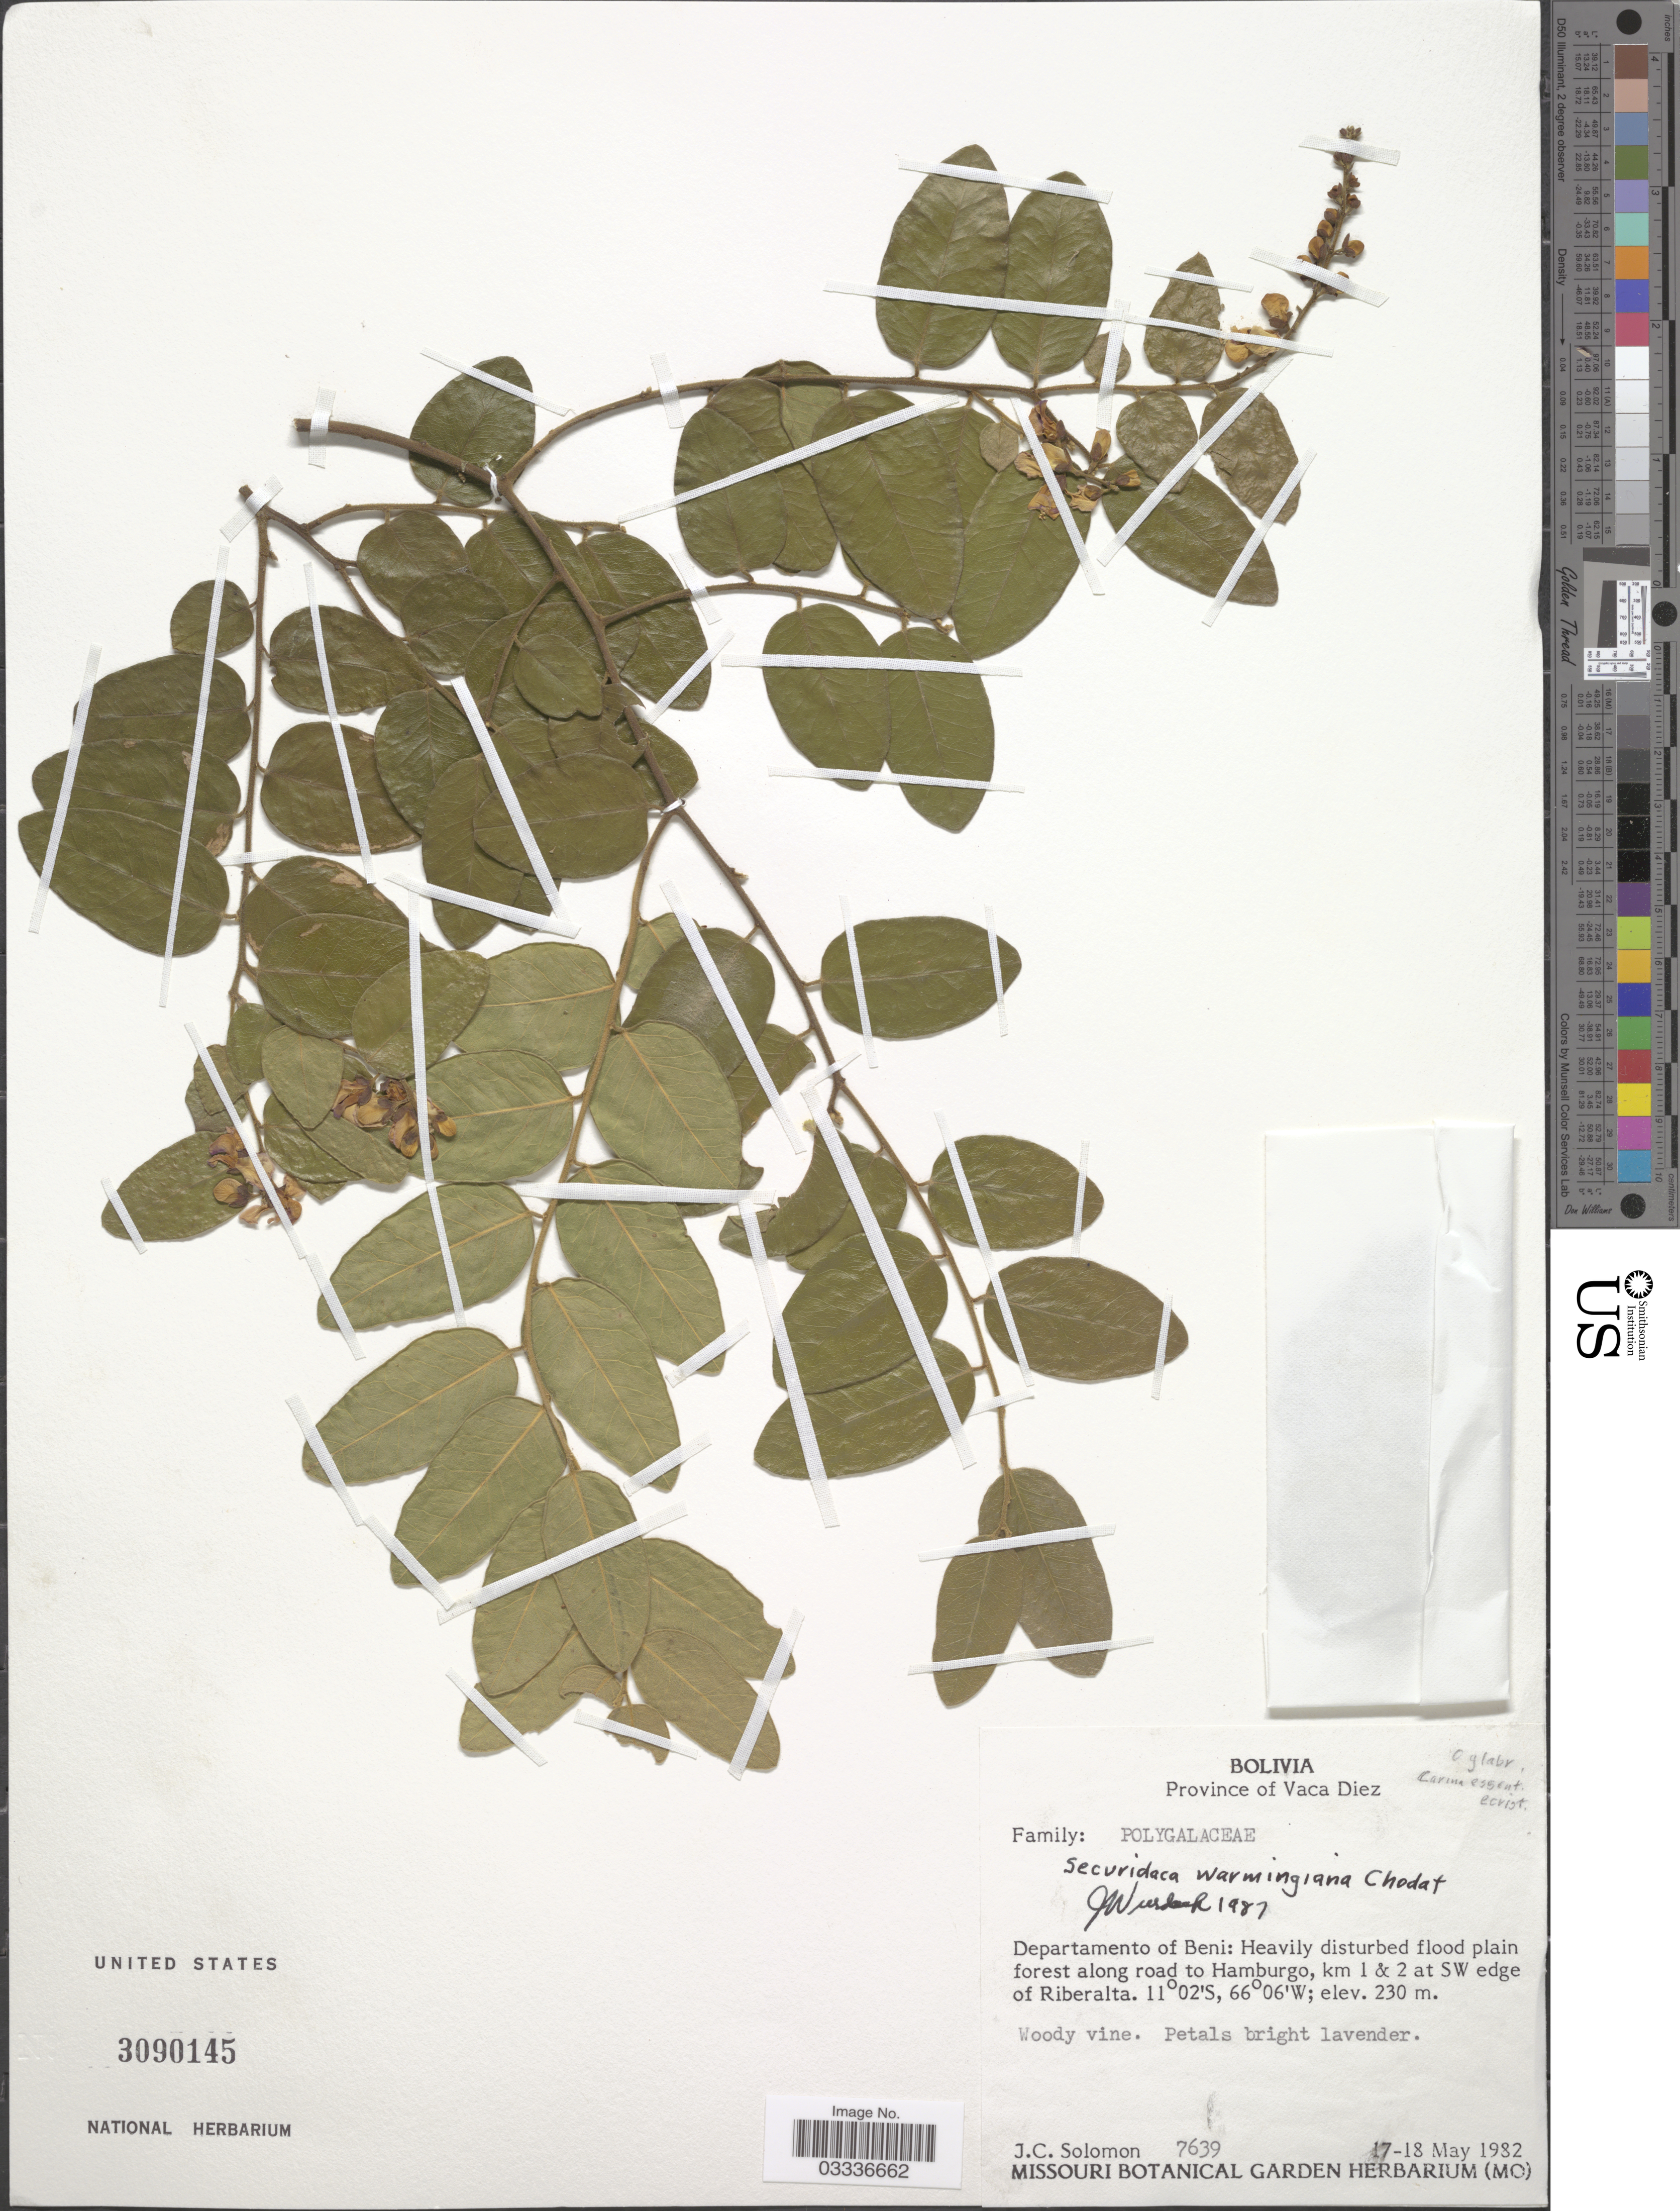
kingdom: Plantae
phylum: Tracheophyta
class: Magnoliopsida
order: Fabales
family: Polygalaceae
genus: Securidaca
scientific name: Securidaca warmingiana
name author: Chodat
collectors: J. C. Solomon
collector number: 7639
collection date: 1982-05-17/1982-05-18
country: Bolivia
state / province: Beni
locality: Province of Vaca Diez. Departamento of Beni: along road to Hamburgo, km 1 & 2 at SW edge of Riberalta.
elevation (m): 230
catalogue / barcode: US 3090145